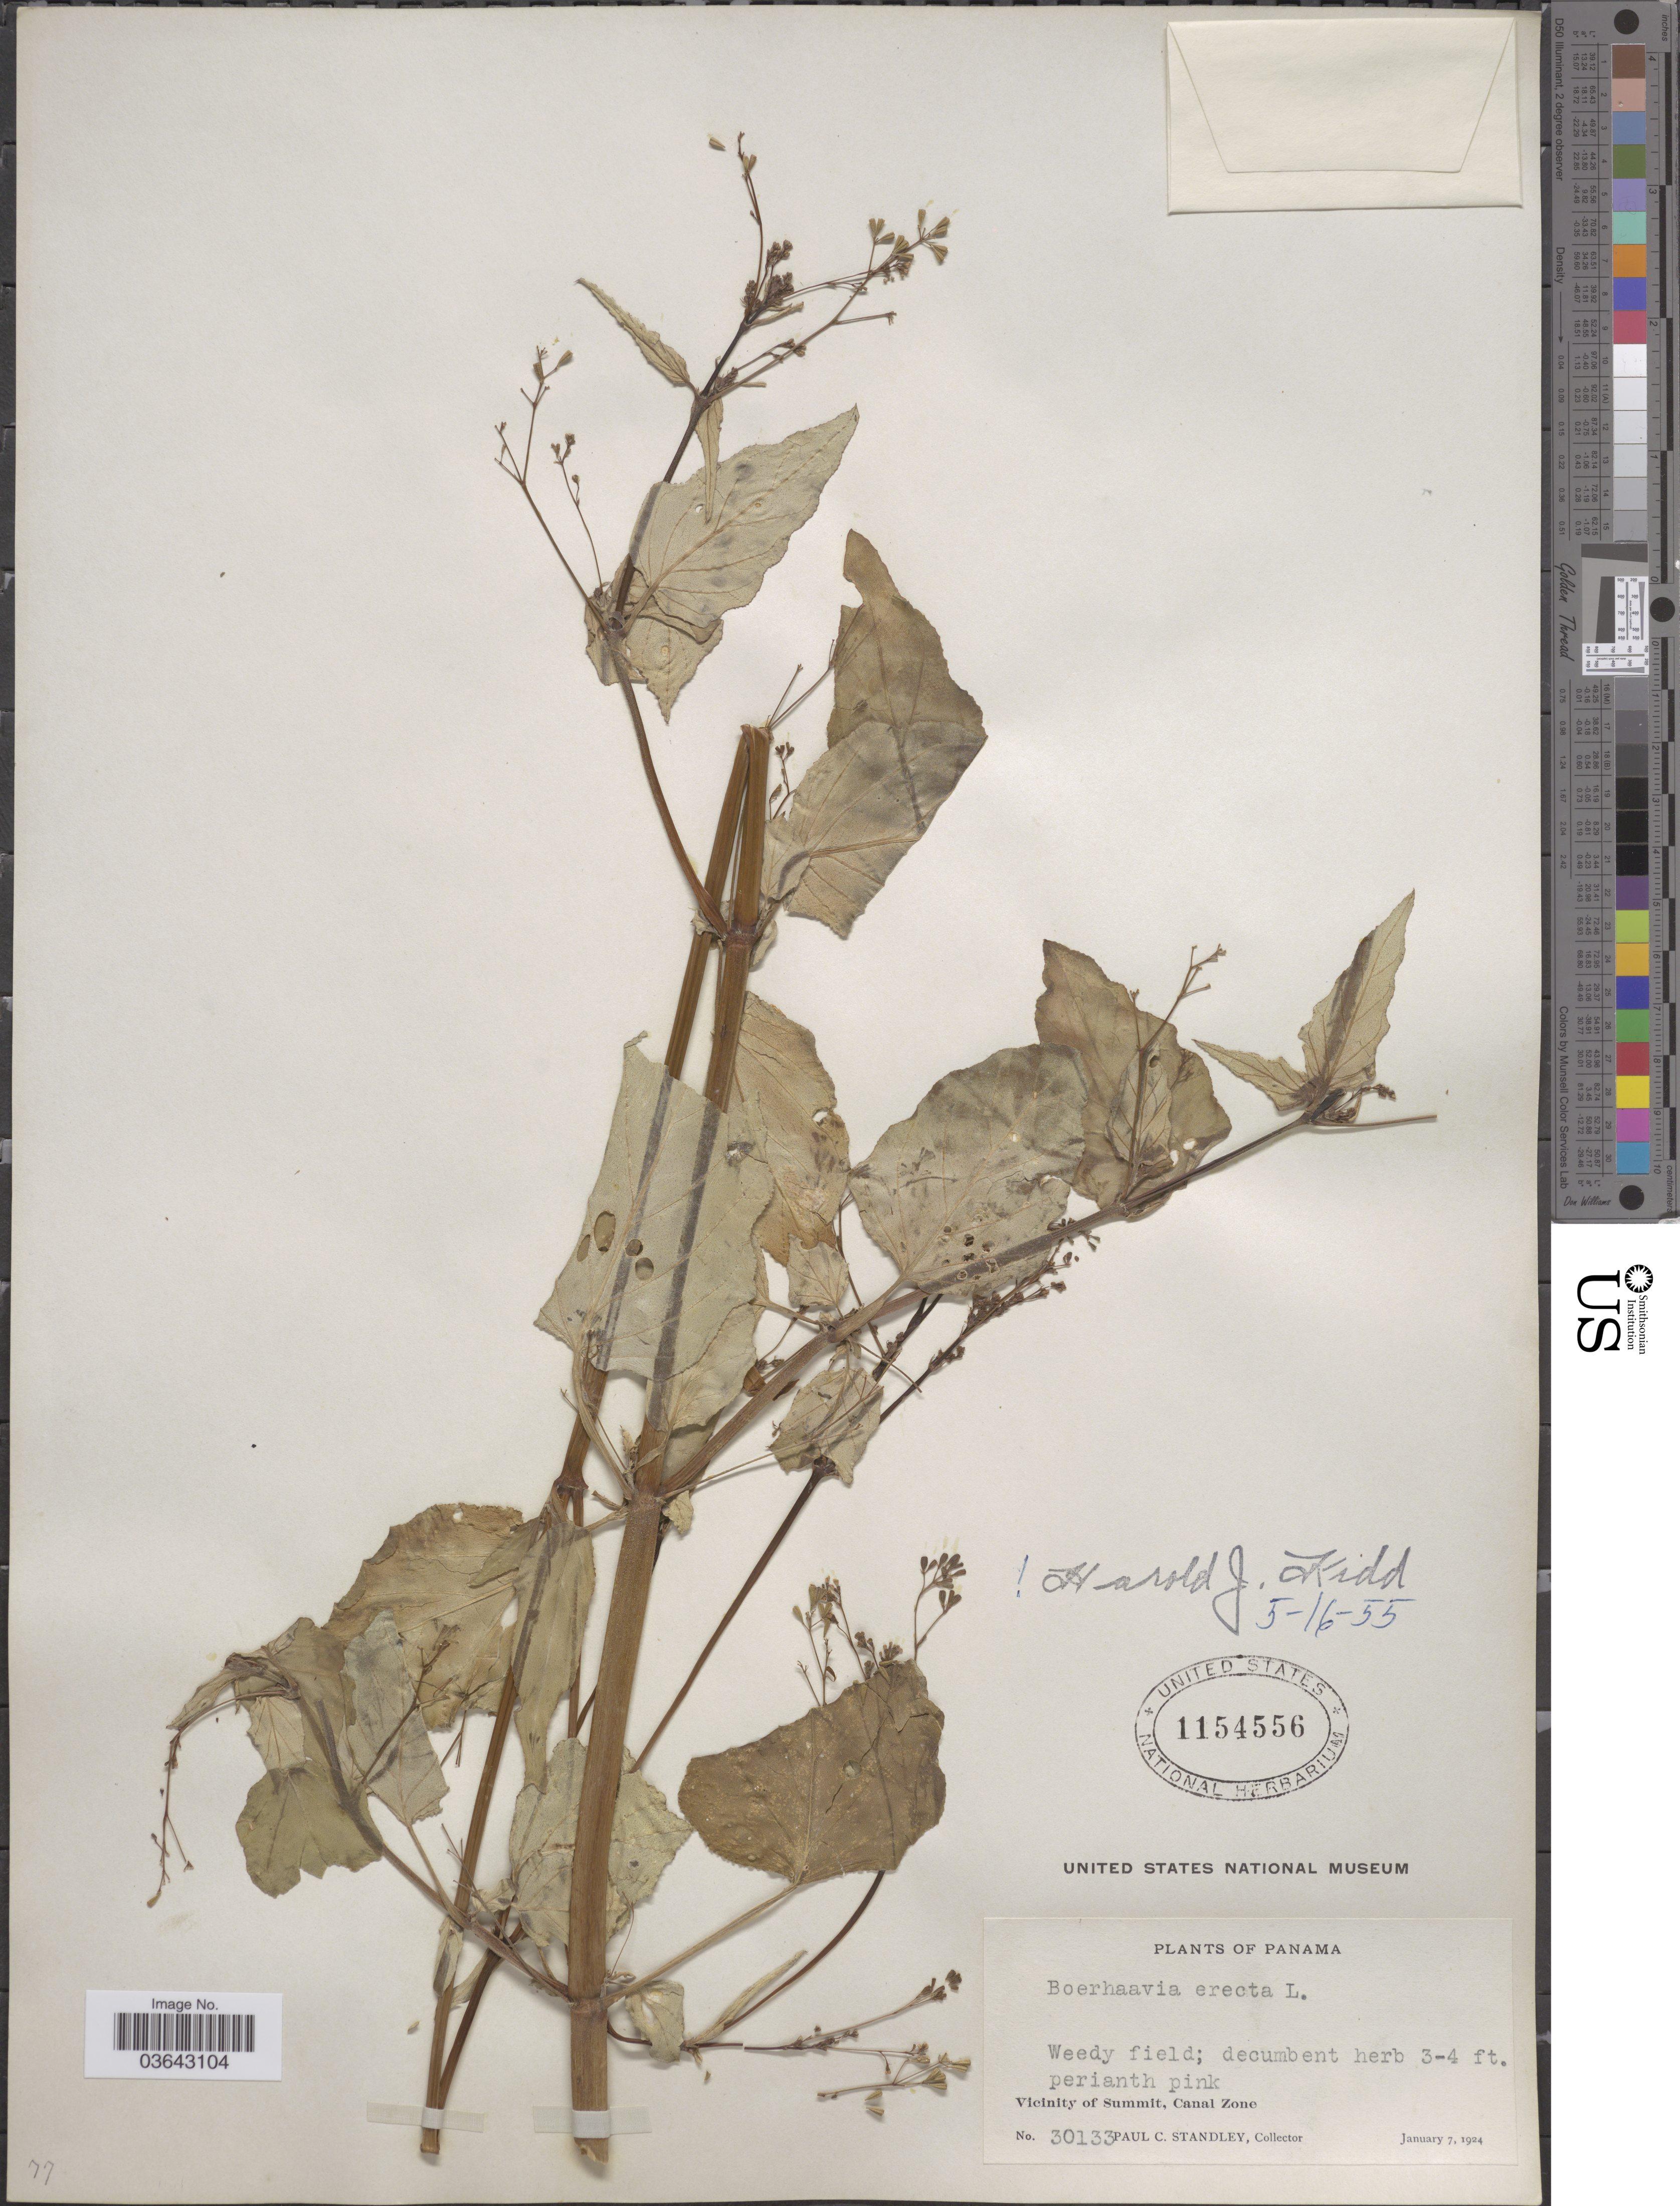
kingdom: Plantae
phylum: Tracheophyta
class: Magnoliopsida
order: Caryophyllales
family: Nyctaginaceae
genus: Boerhavia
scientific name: Boerhavia erecta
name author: L.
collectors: P. C. Standley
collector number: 30133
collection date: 1924-01-07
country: Panama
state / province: Colón / Panamá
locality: Vicinity of Summit, Canal Zone.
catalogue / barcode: US 1154556